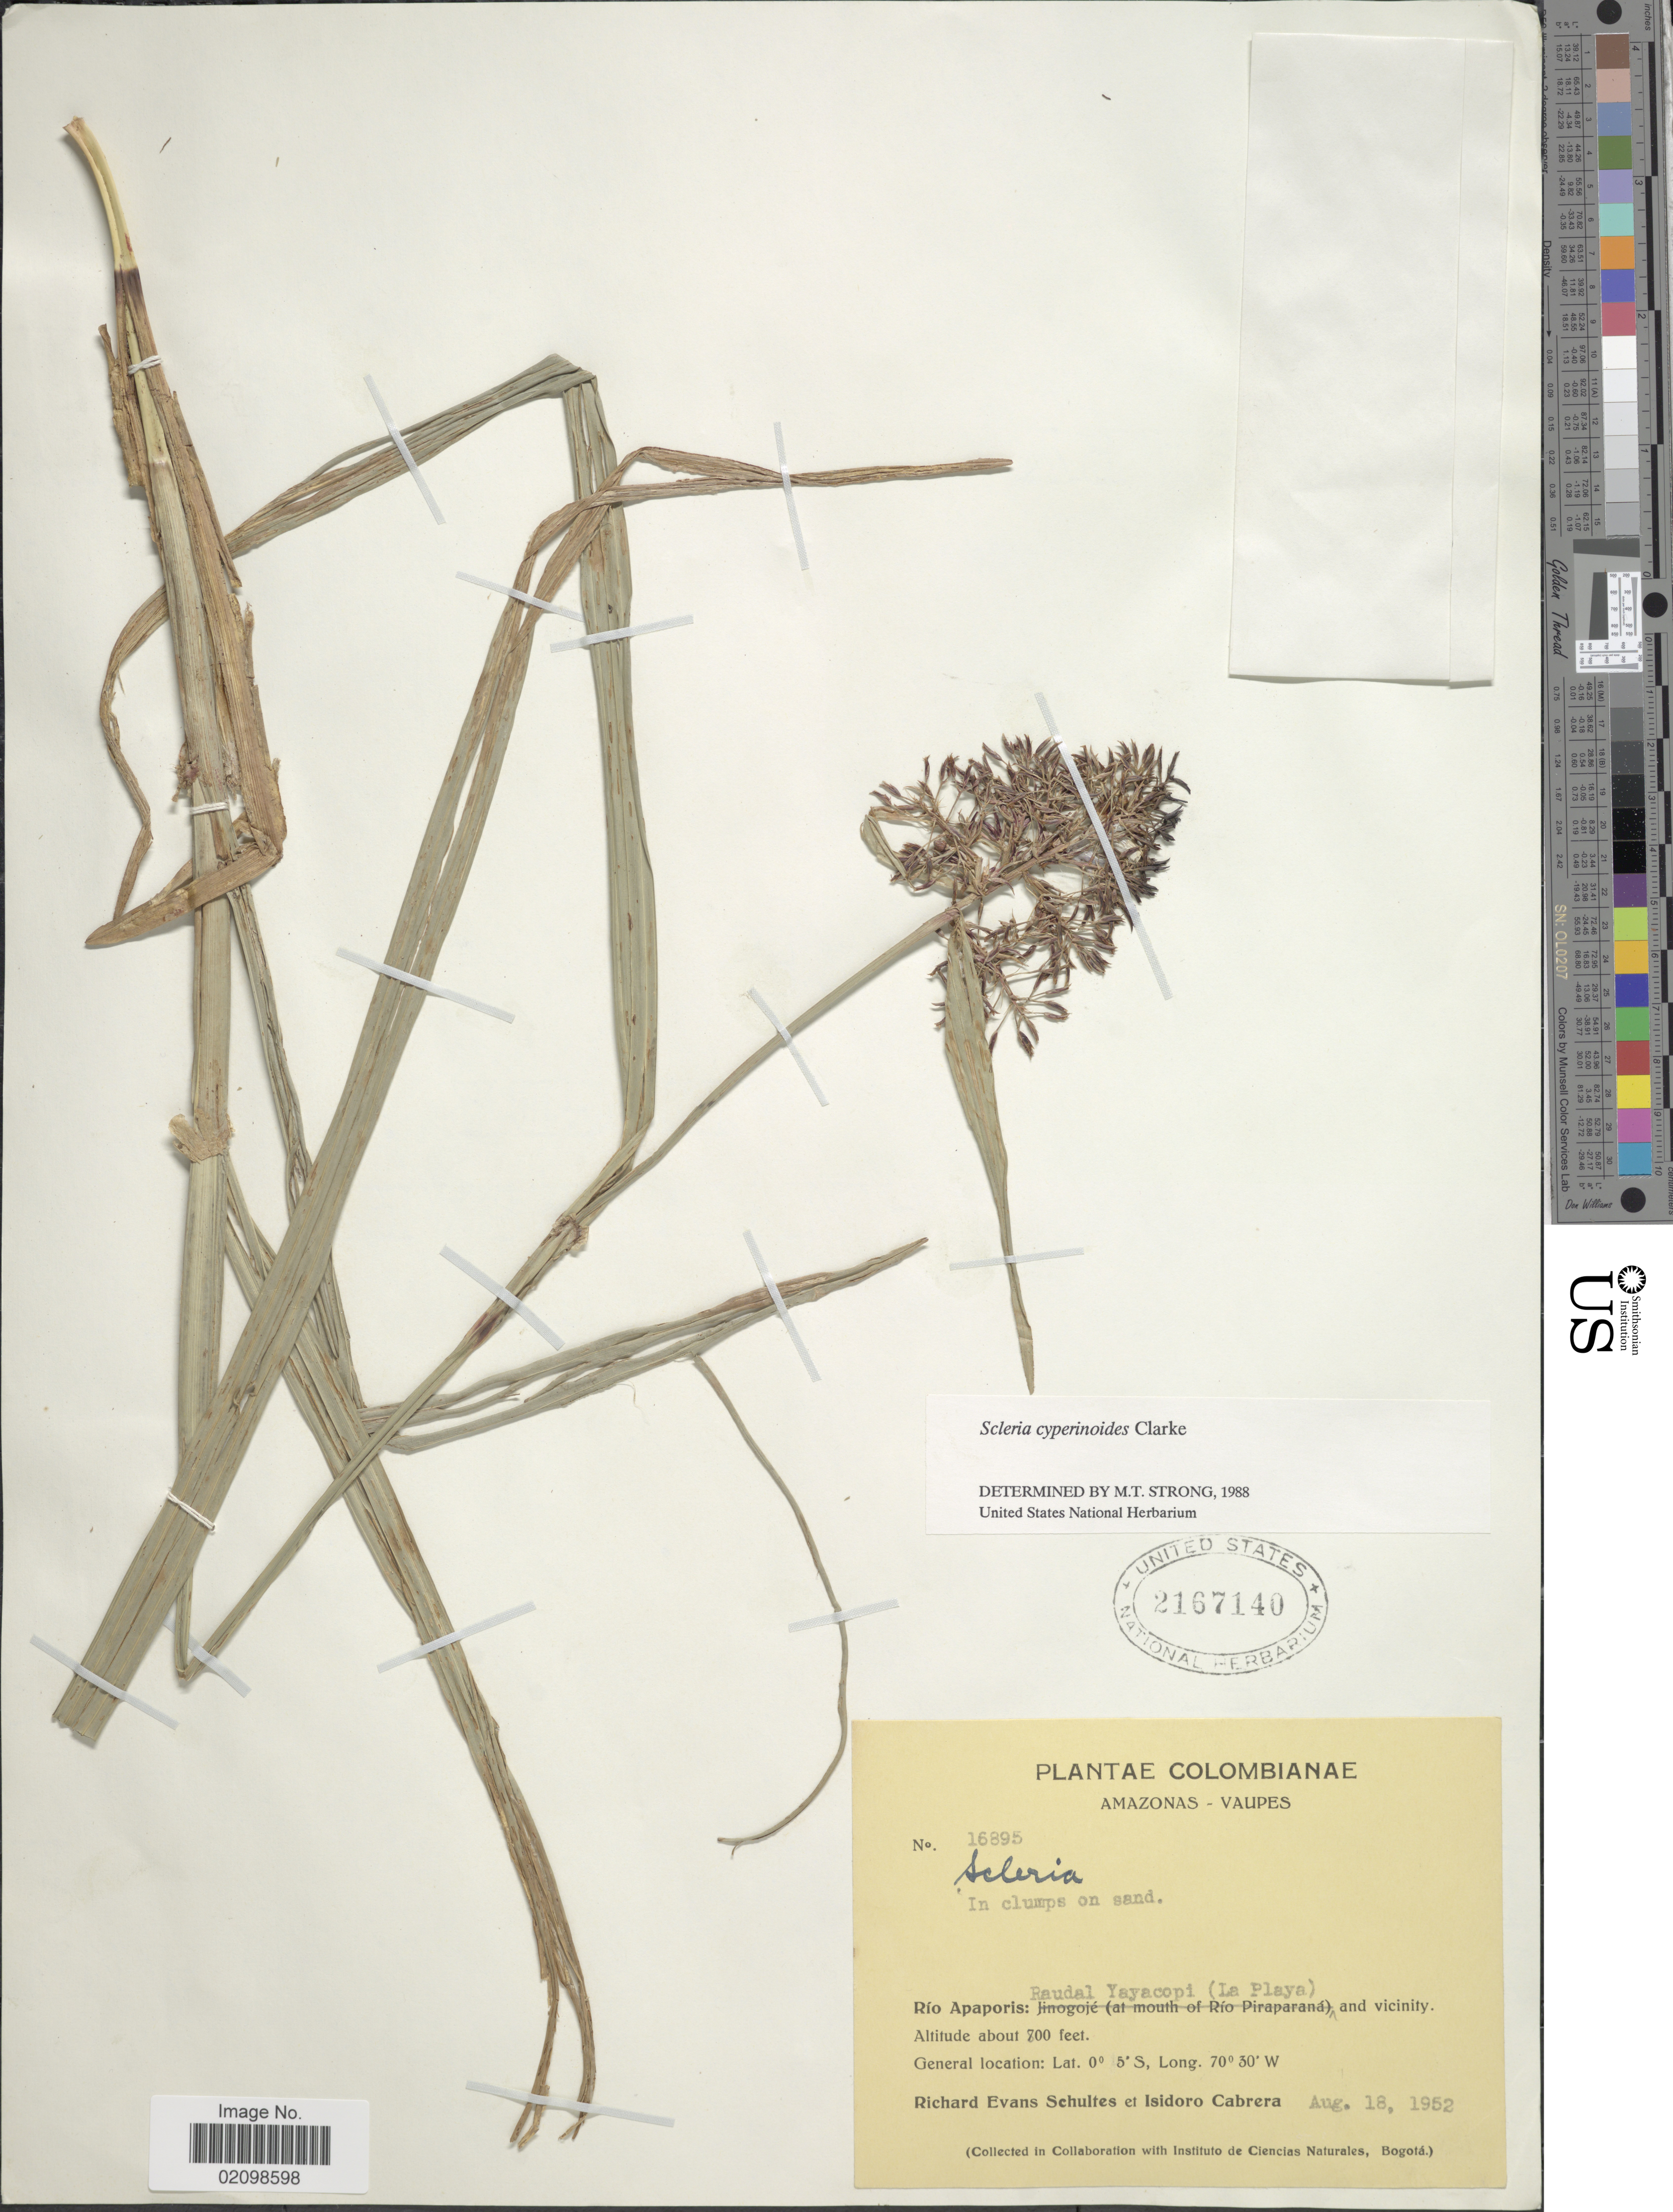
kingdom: Plantae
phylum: Tracheophyta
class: Liliopsida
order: Poales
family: Cyperaceae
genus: Scleria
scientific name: Scleria martii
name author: (Nees) Steud.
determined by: Strong, Mark T., (BOT), Smithsonian Institution - National Museum of Natural History (UNITED STATES)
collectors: R. E. Schultes & I. Cabrera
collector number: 16895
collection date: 1952-08-18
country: Colombia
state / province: Vaupés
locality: Amazonas - Vaupes. Raudal Yayacopi (La Playa, and vicinity.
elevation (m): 213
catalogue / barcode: US 2167140